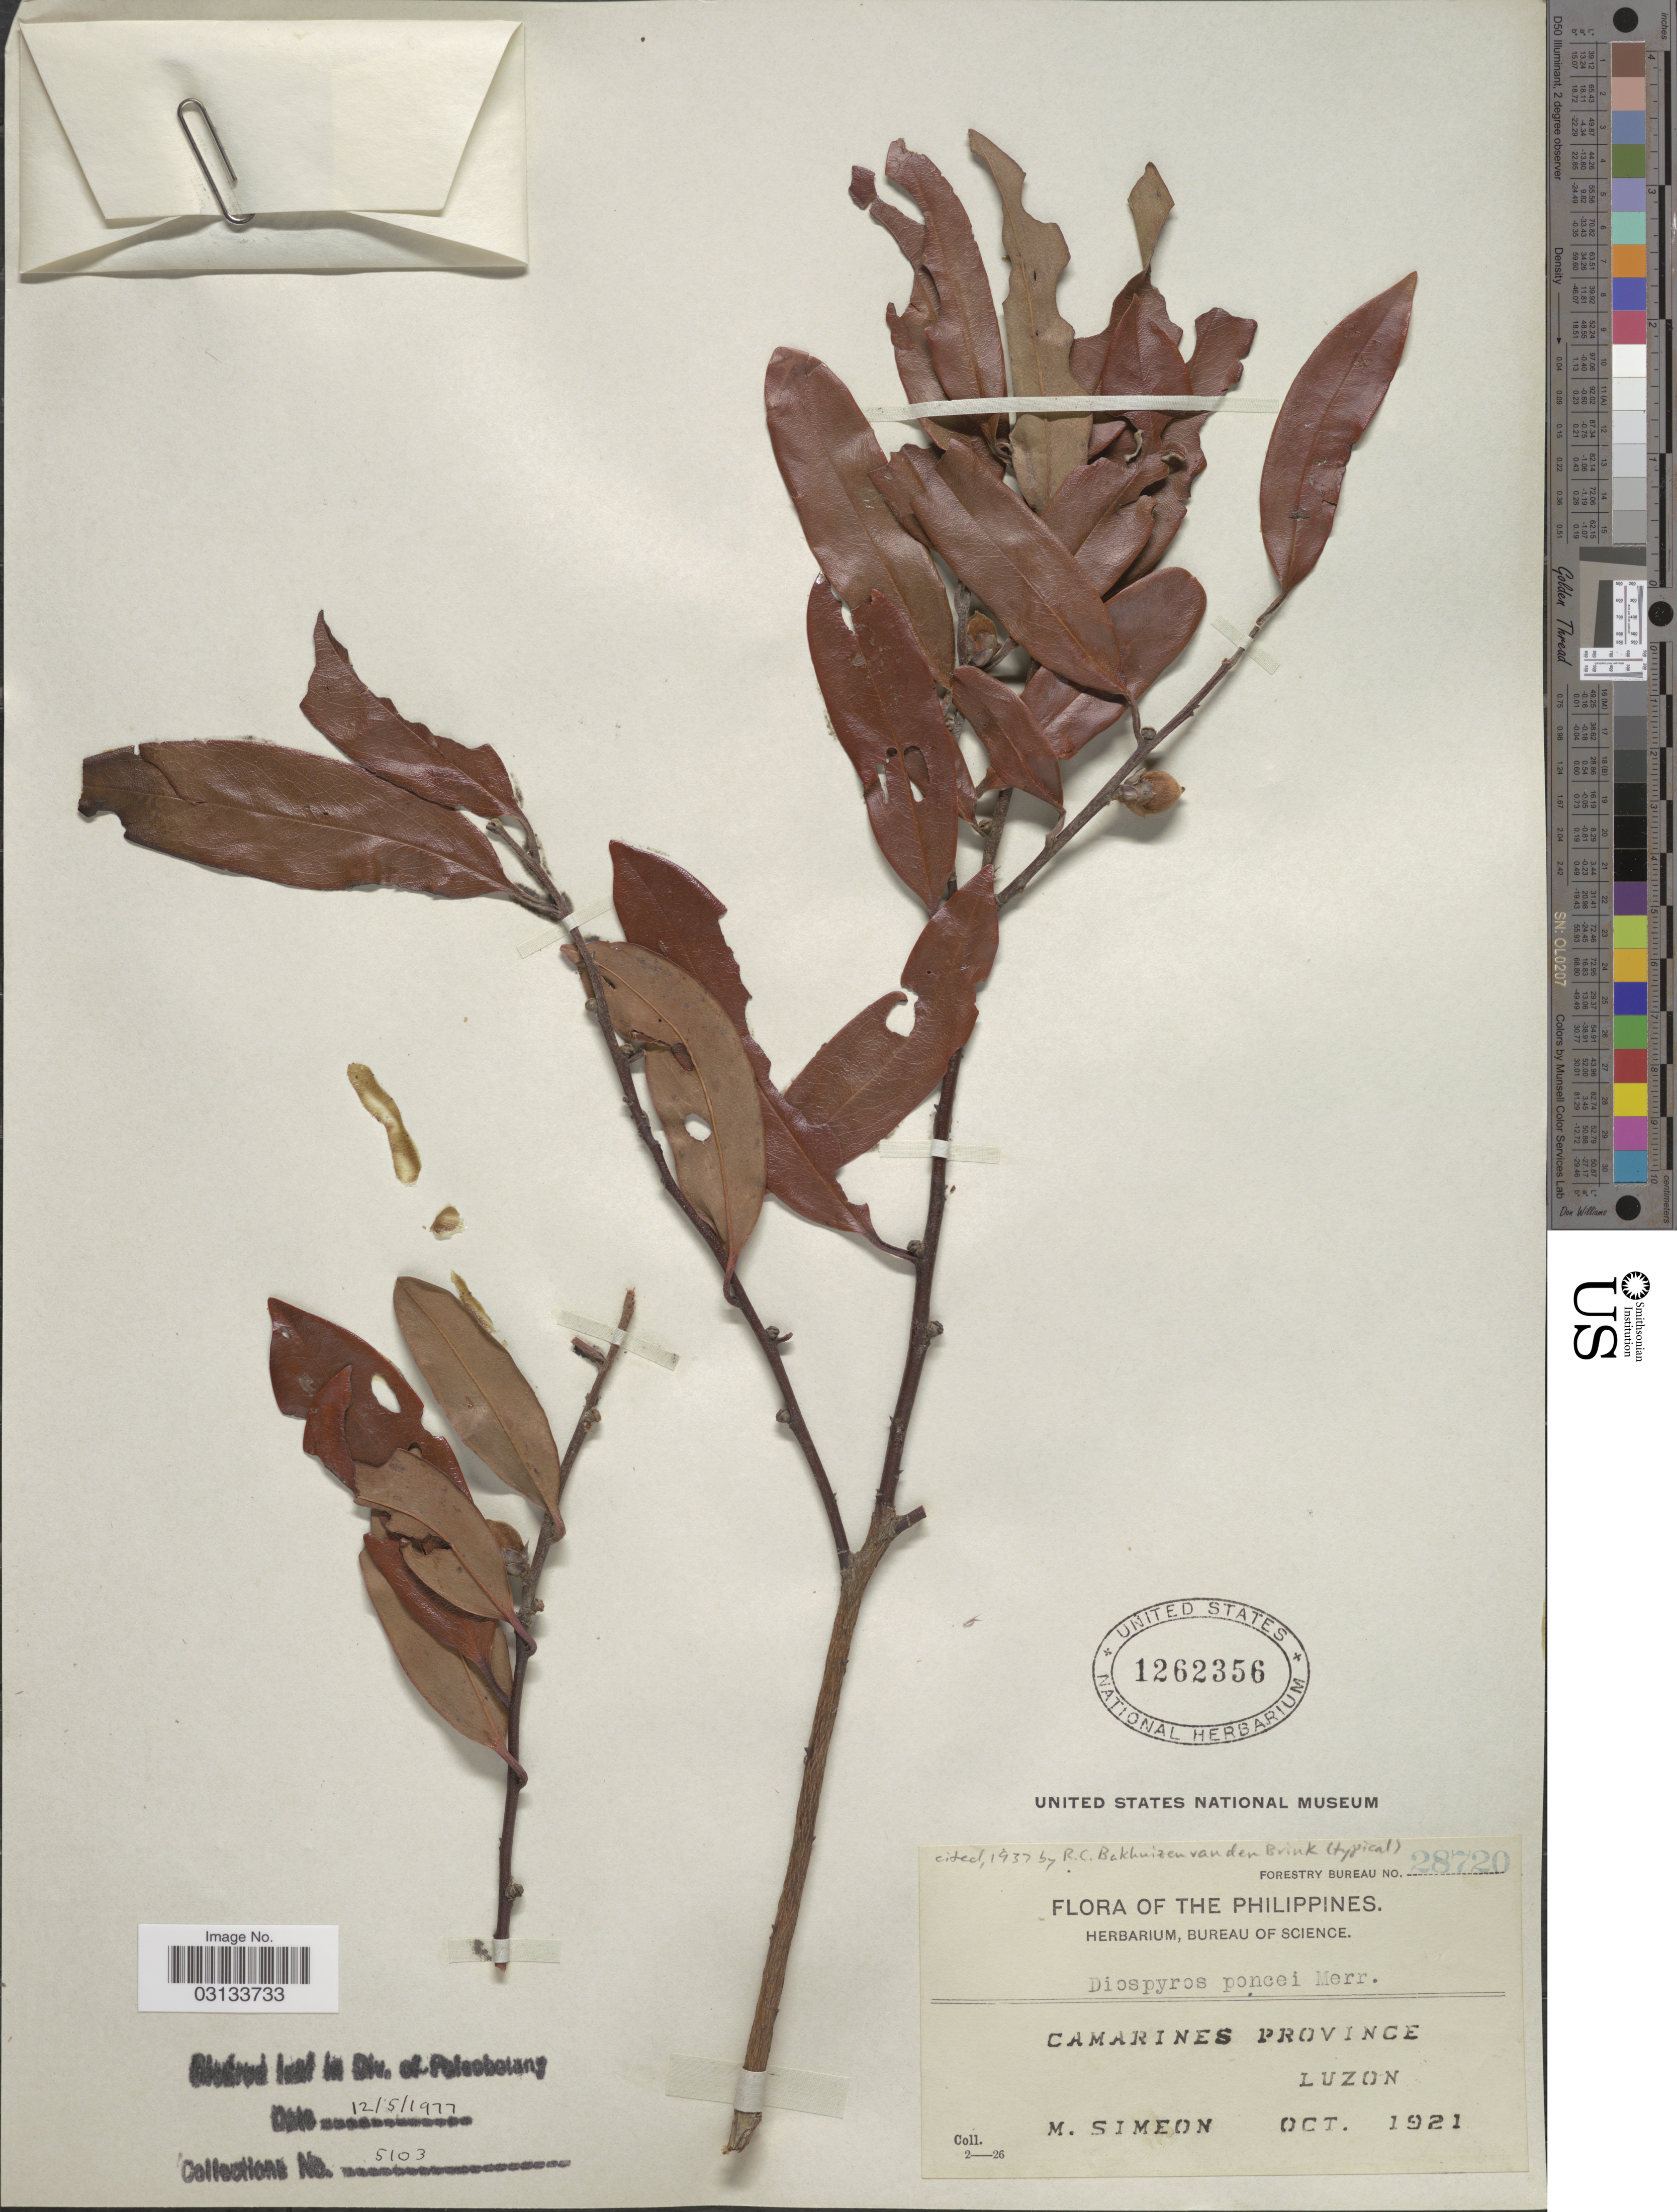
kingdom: Plantae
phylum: Tracheophyta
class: Magnoliopsida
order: Ericales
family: Ebenaceae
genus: Diospyros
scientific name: Diospyros poncei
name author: Merr.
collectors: M. Simeon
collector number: Forestry Bureau 28720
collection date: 1921-10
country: Philippines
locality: Camarines Province. Luzon.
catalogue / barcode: US 1262356